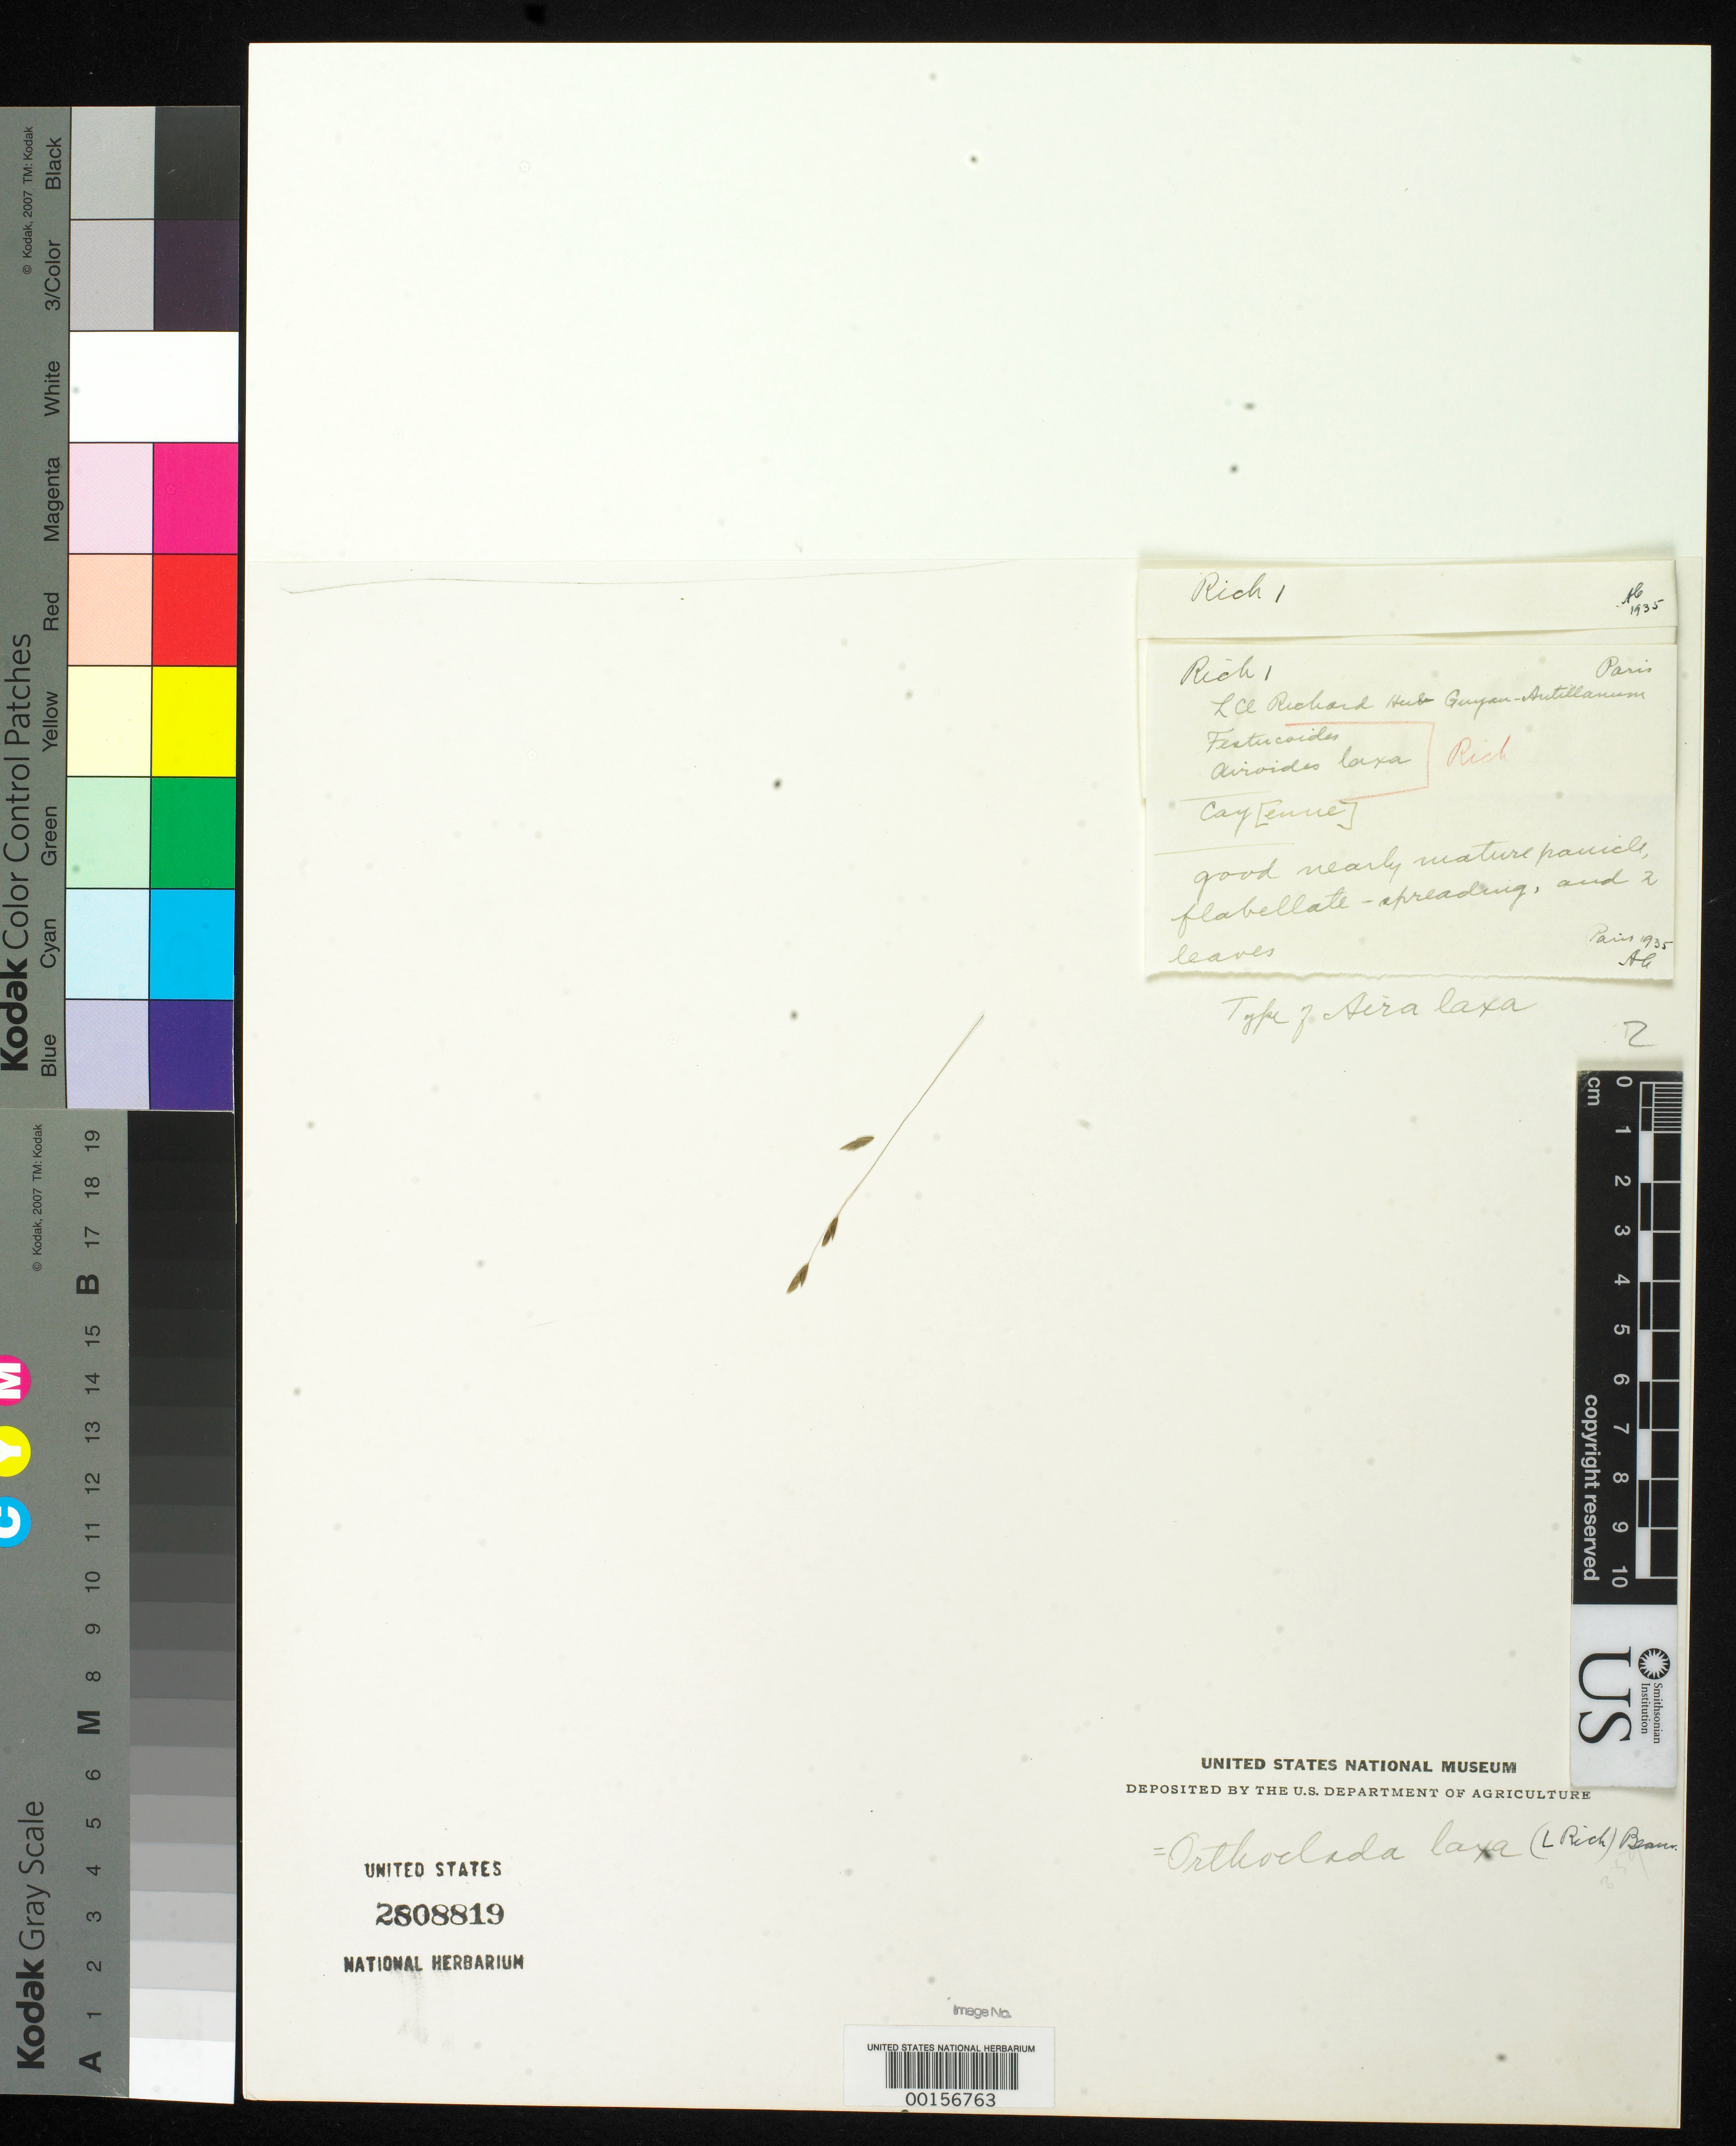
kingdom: Plantae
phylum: Tracheophyta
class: Liliopsida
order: Poales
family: Poaceae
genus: Aira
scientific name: Aira laxa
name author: Richter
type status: Type Fragment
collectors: L. Richter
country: French Guiana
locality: E. Cayenne missarum a domino Le Blond.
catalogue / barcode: US 2808819